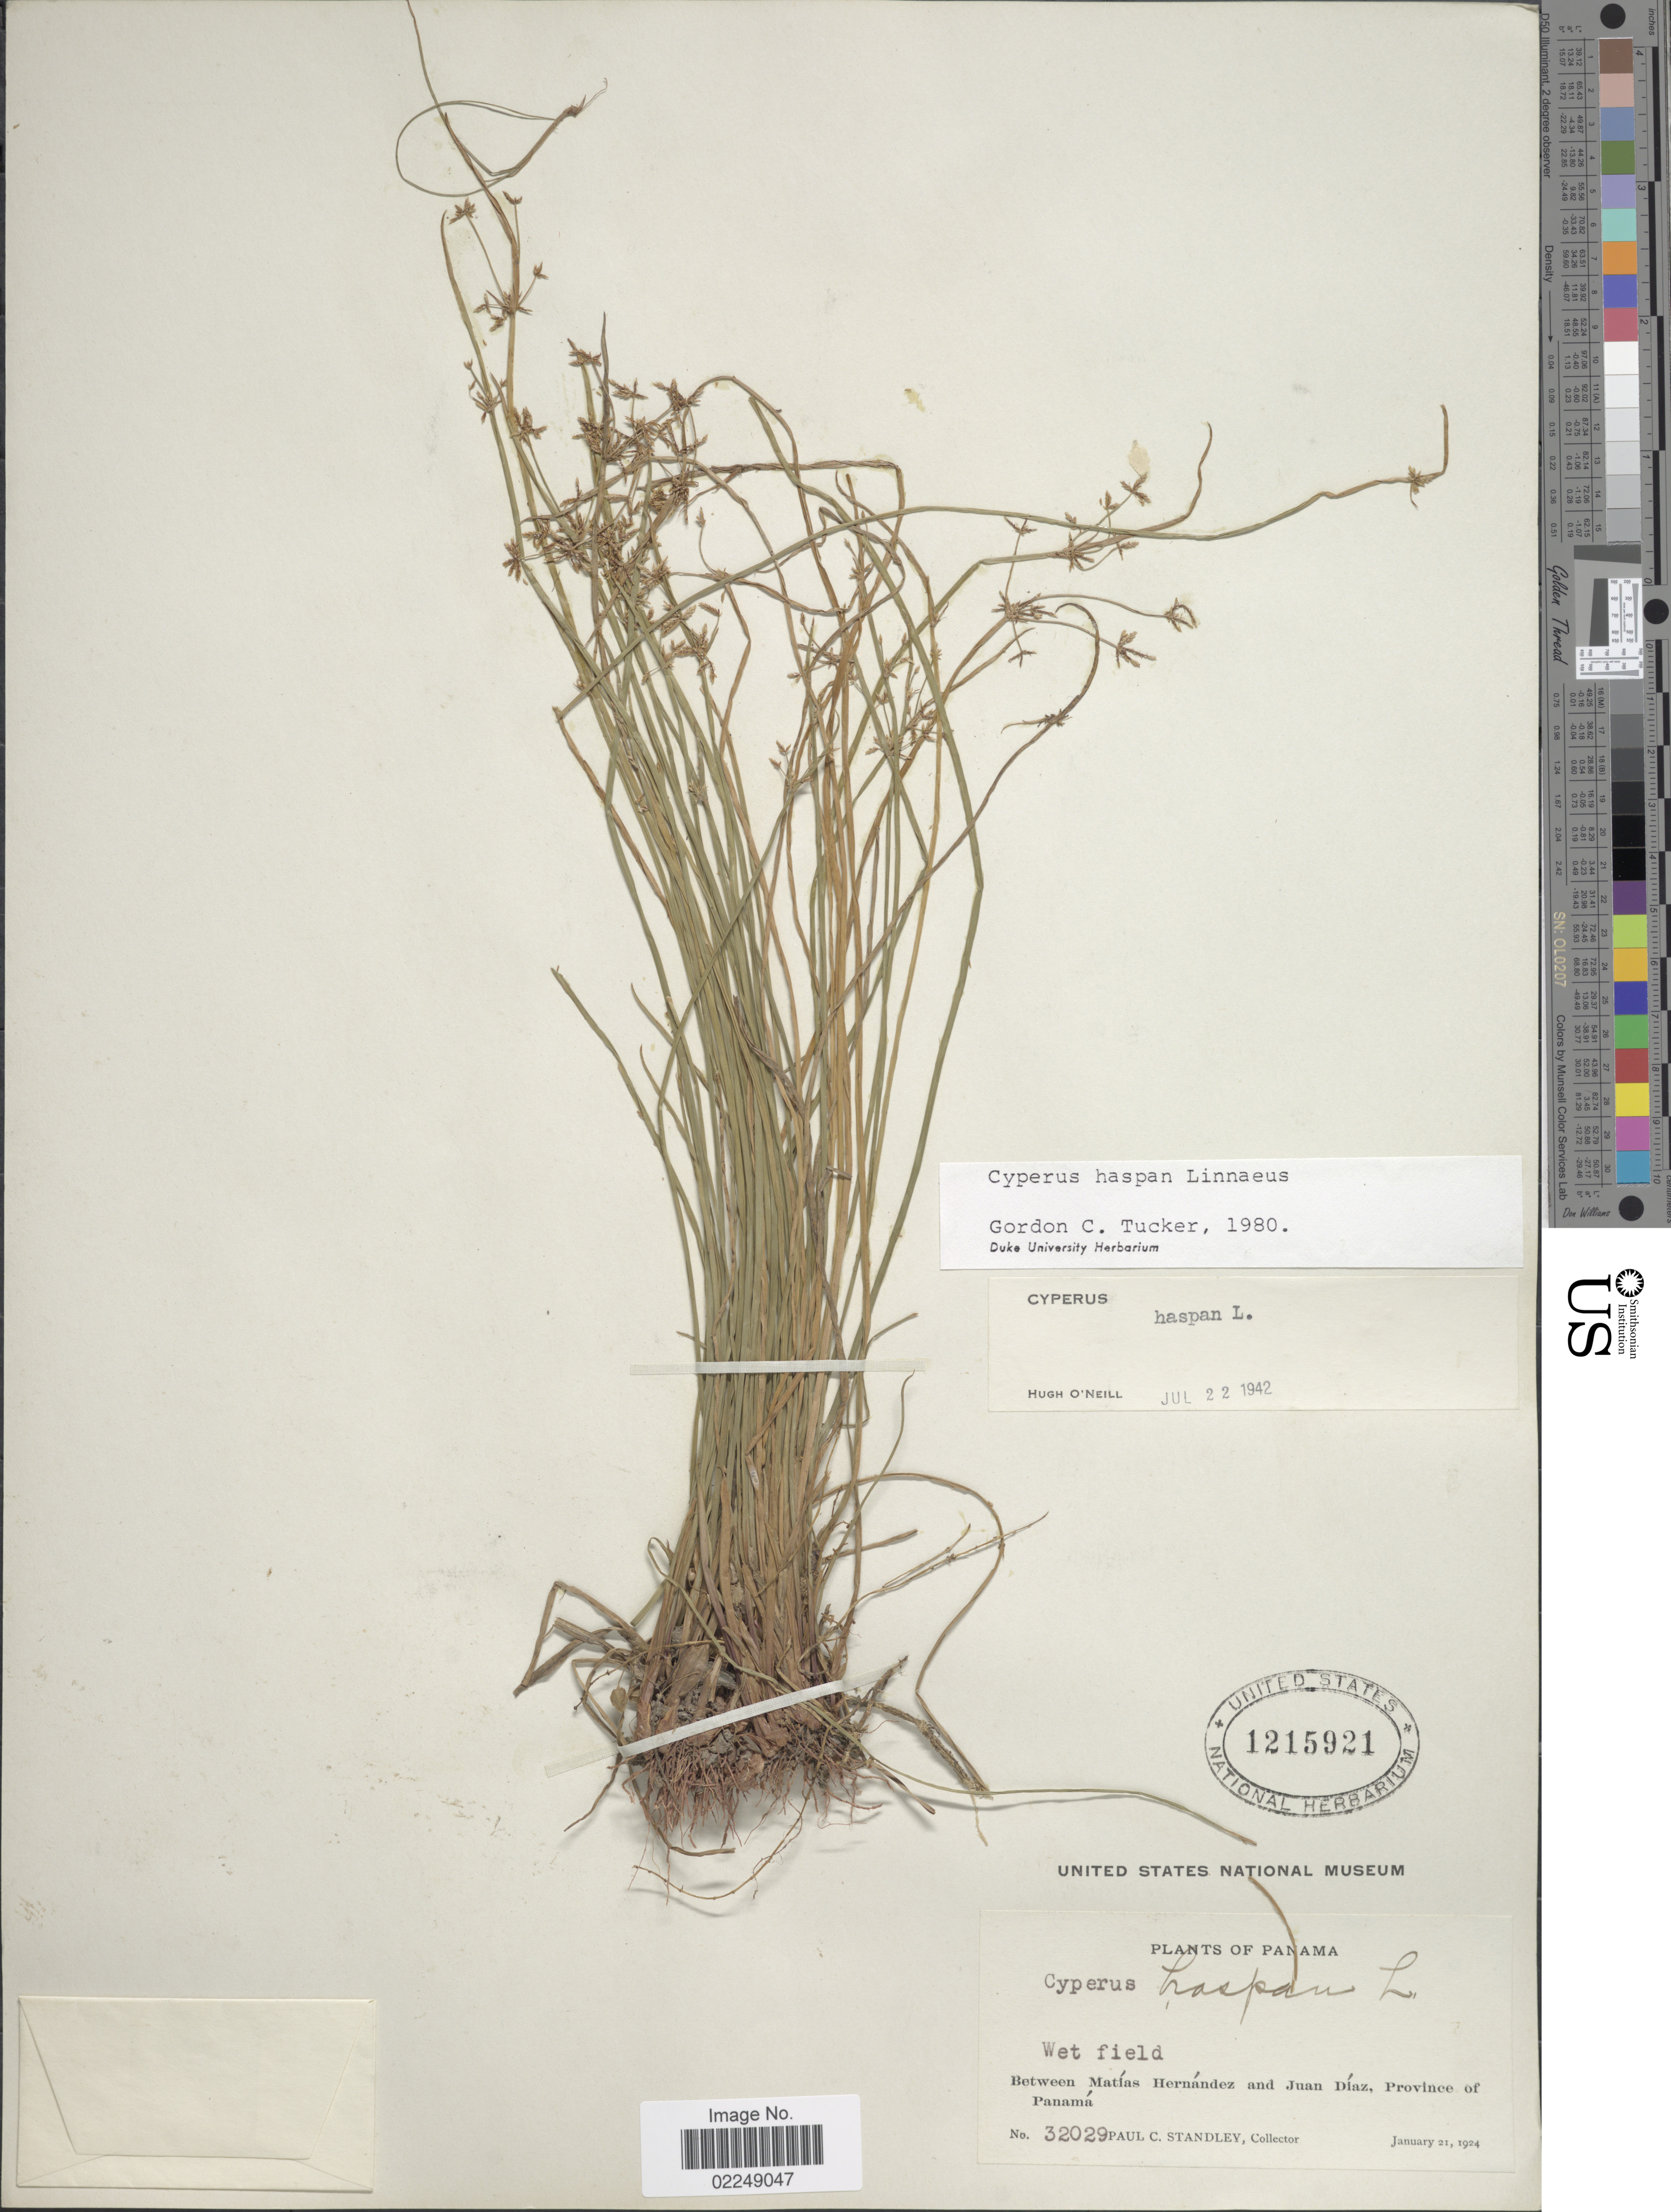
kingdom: Plantae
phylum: Tracheophyta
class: Liliopsida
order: Poales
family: Cyperaceae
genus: Cyperus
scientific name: Cyperus haspan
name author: L.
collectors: P. C. Standley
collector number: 32029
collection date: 1924-01-21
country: Panama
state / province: Panamá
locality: Between Matias Hernandez and Juan Diaz, Province of Panama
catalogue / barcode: US 1215921